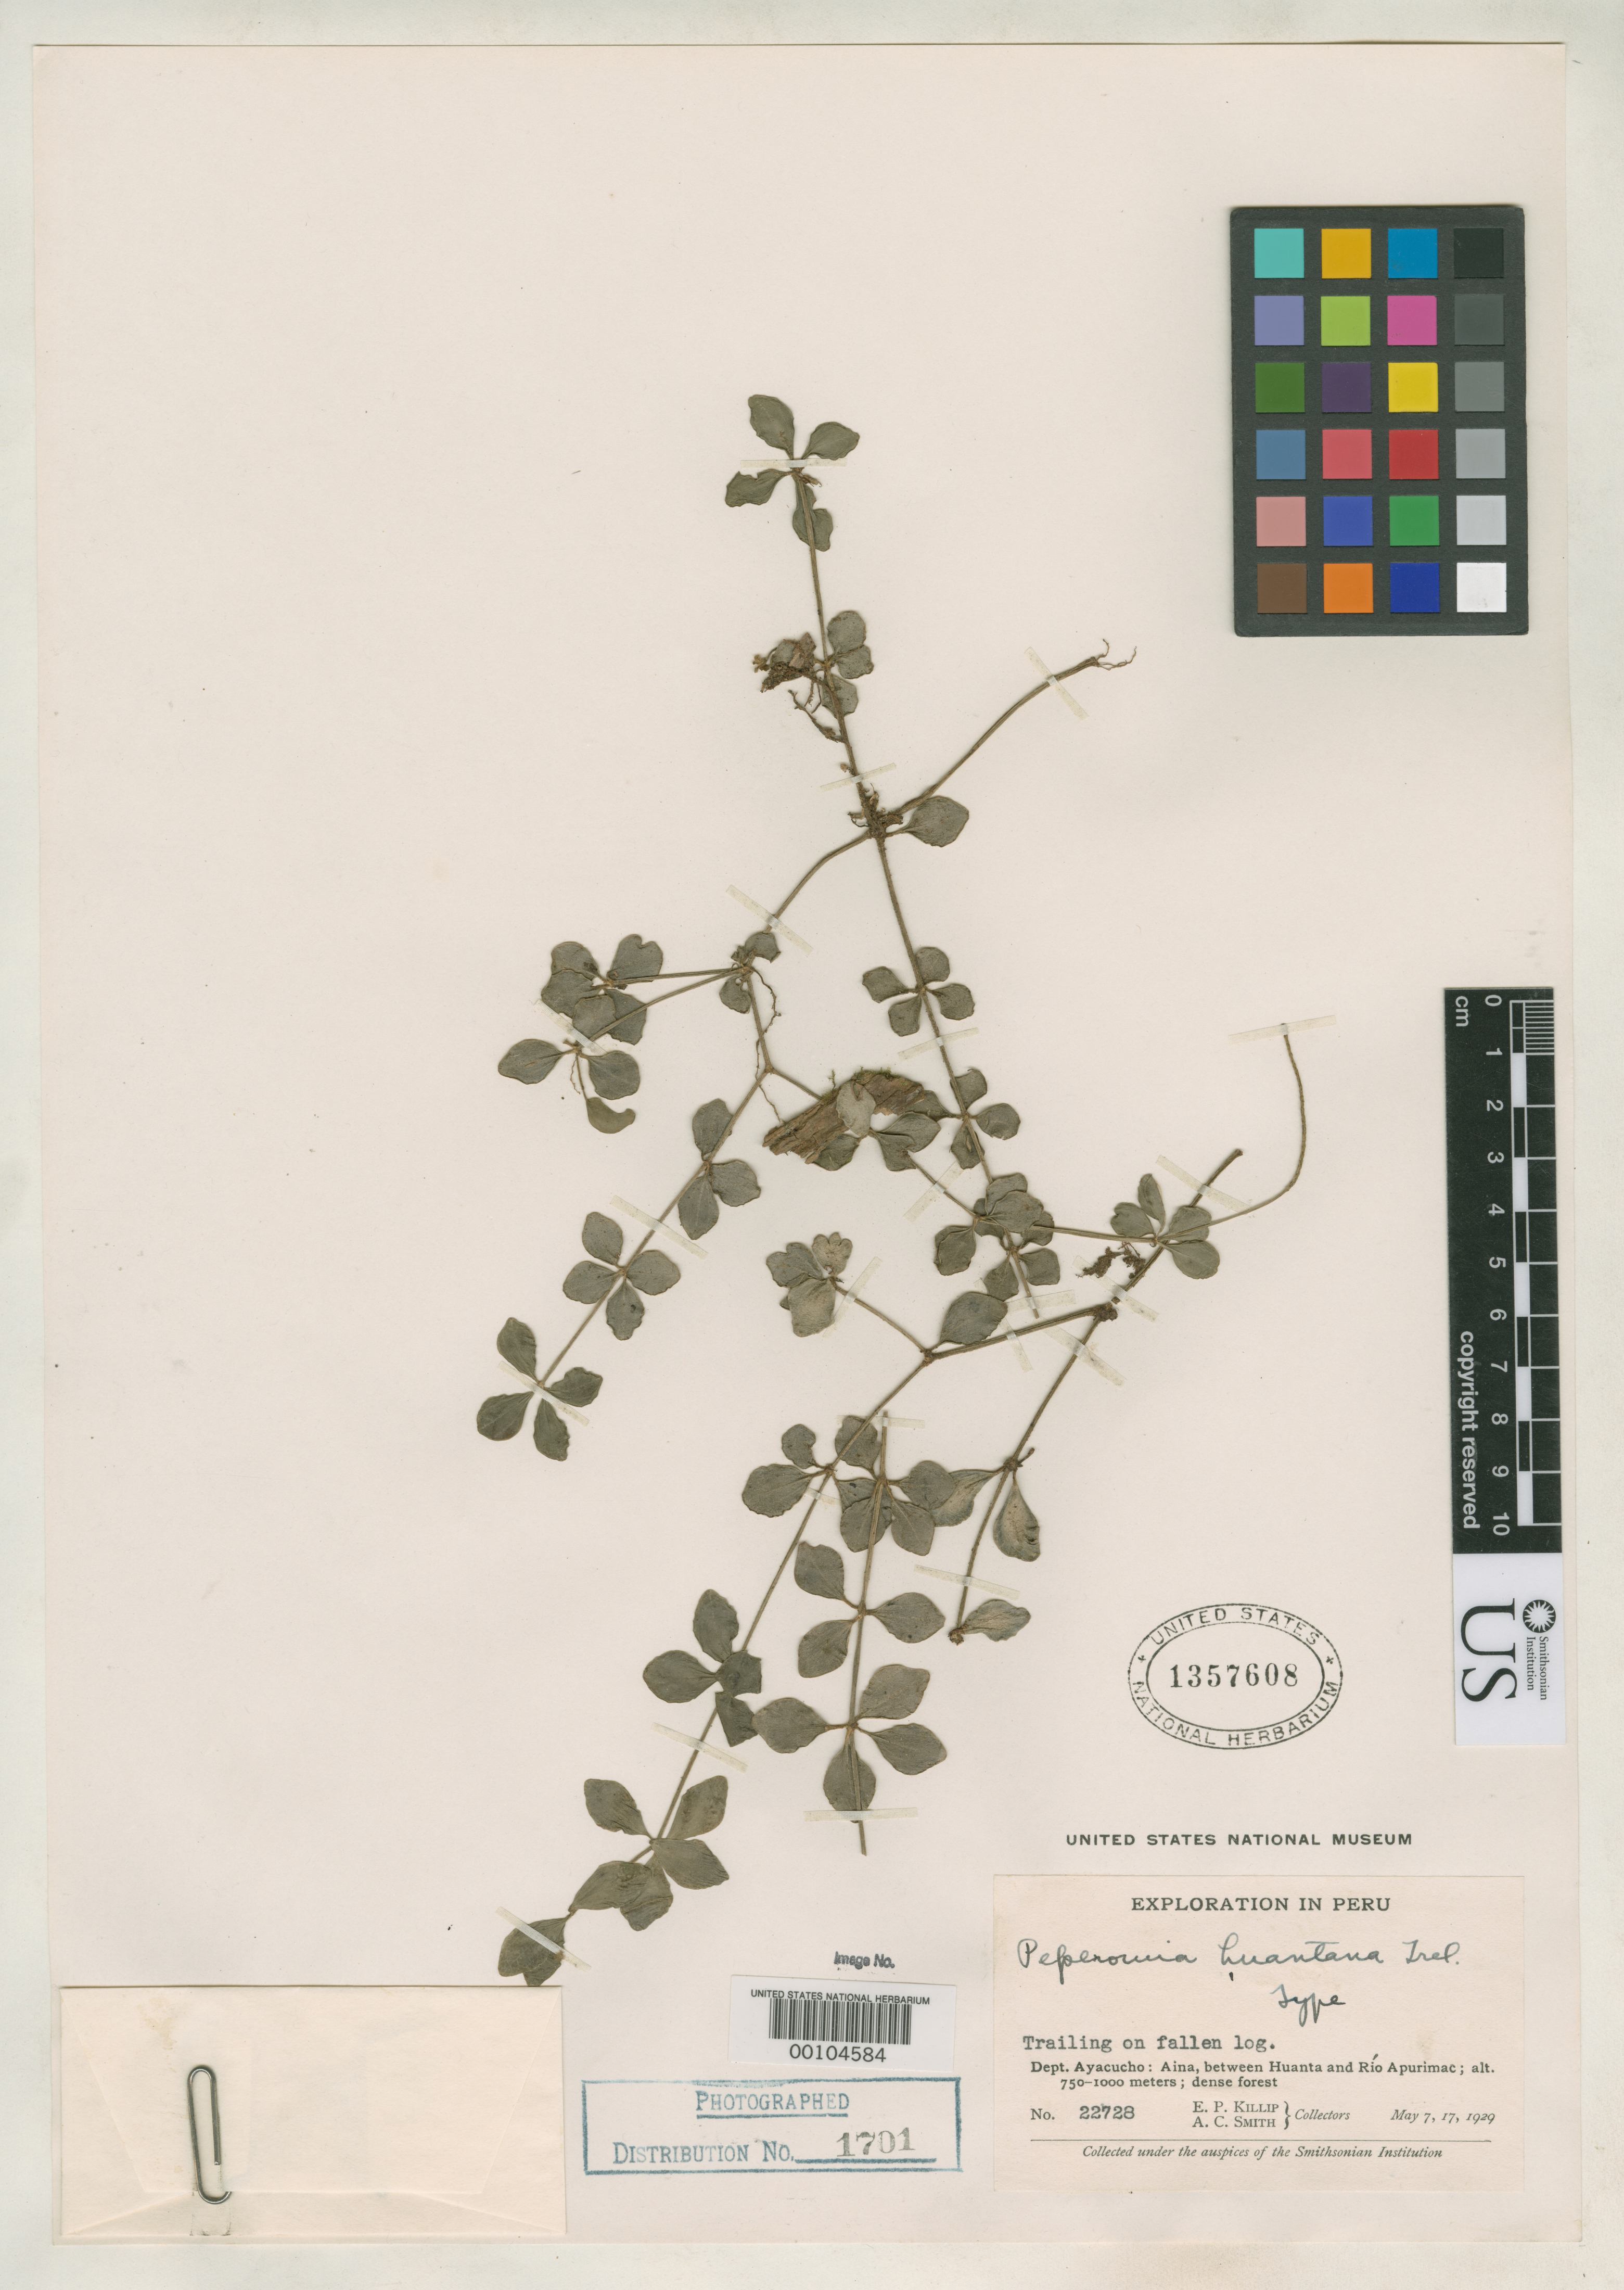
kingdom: Plantae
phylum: Tracheophyta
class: Magnoliopsida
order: Piperales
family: Piperaceae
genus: Peperomia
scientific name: Peperomia huantana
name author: Trel. in J.F. Macbr.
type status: Holotype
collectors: E. P. Killip & A. C. Smith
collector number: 22728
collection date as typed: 07 May 1929 and 17 May 1929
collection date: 1929-05-07,1929-05-17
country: Peru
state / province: Ayacucho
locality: Aina, between Huanta and Río Apurímac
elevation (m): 750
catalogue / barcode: US 1357608